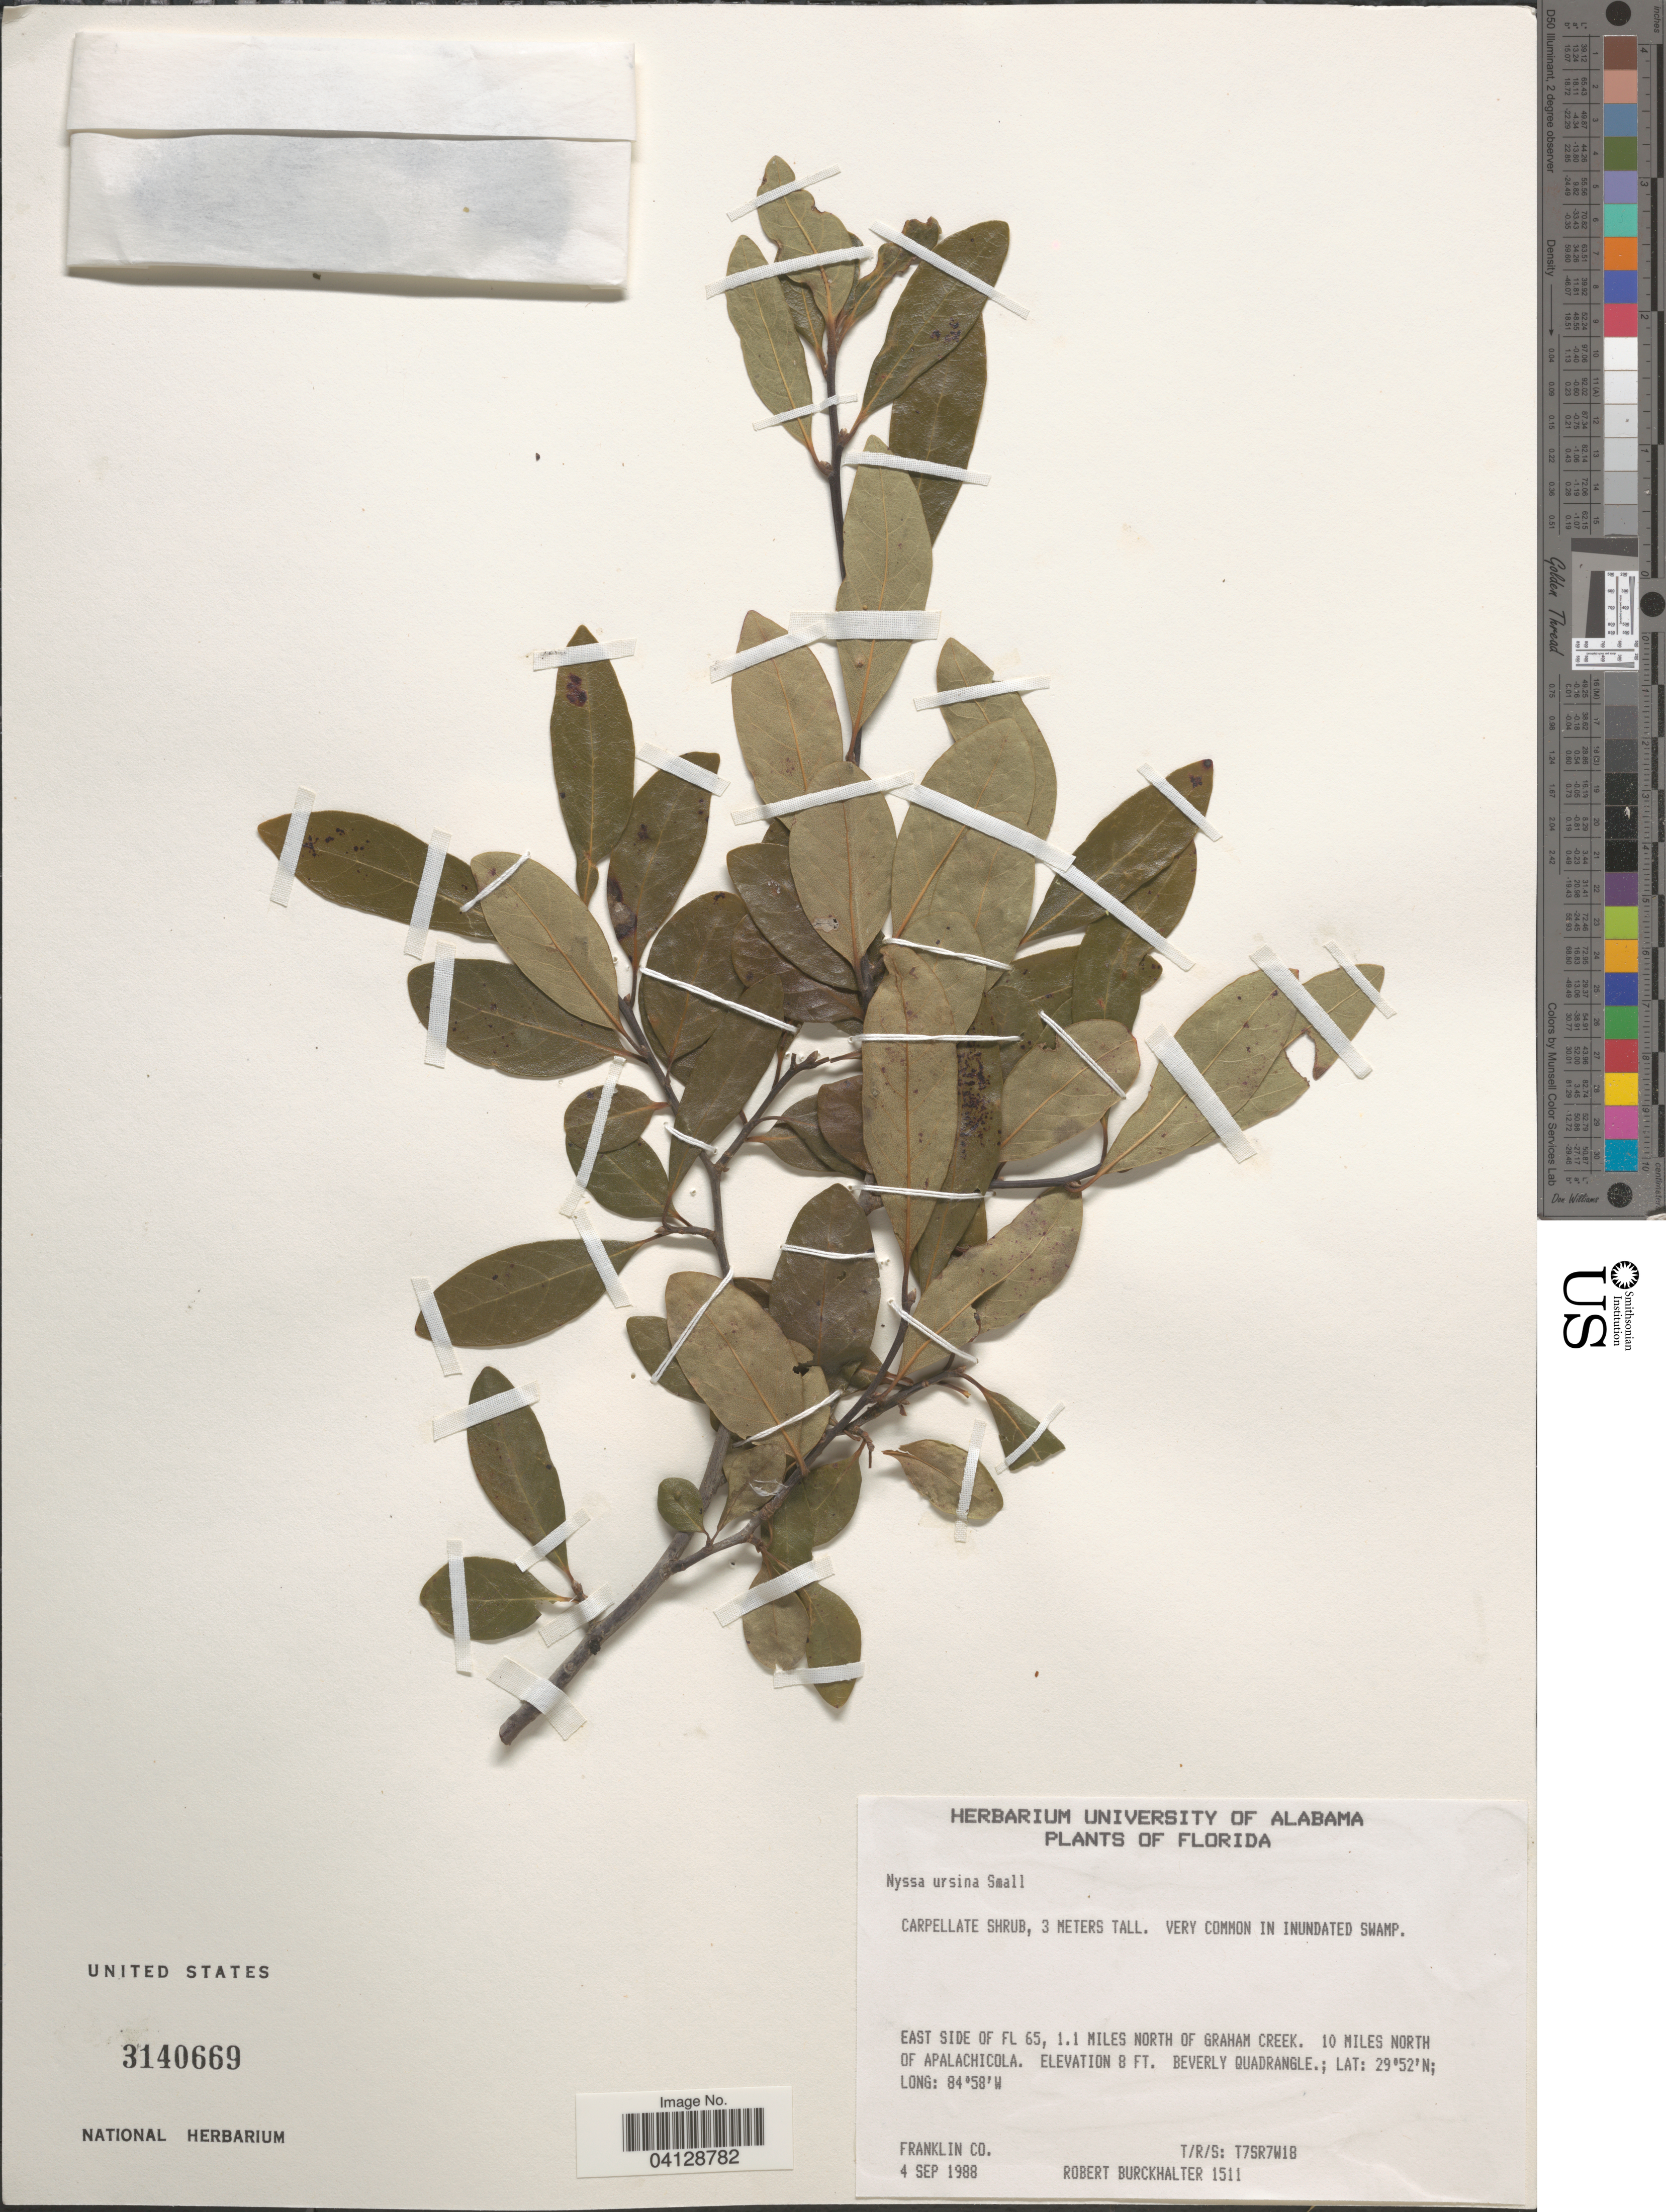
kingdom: Plantae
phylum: Tracheophyta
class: Magnoliopsida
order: Cornales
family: Nyssaceae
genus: Nyssa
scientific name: Nyssa ursina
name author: Small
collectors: R. Burckhalter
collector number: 1511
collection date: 1988-09-04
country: United States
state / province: Florida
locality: East side of FL 65, 1.1 miles north of Graham Creek. 10 miles north of Apalachicola. Beverly Quadrangle. Franklin Co. T/R/S: T7SR7W18.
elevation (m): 2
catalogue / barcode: US 3140669